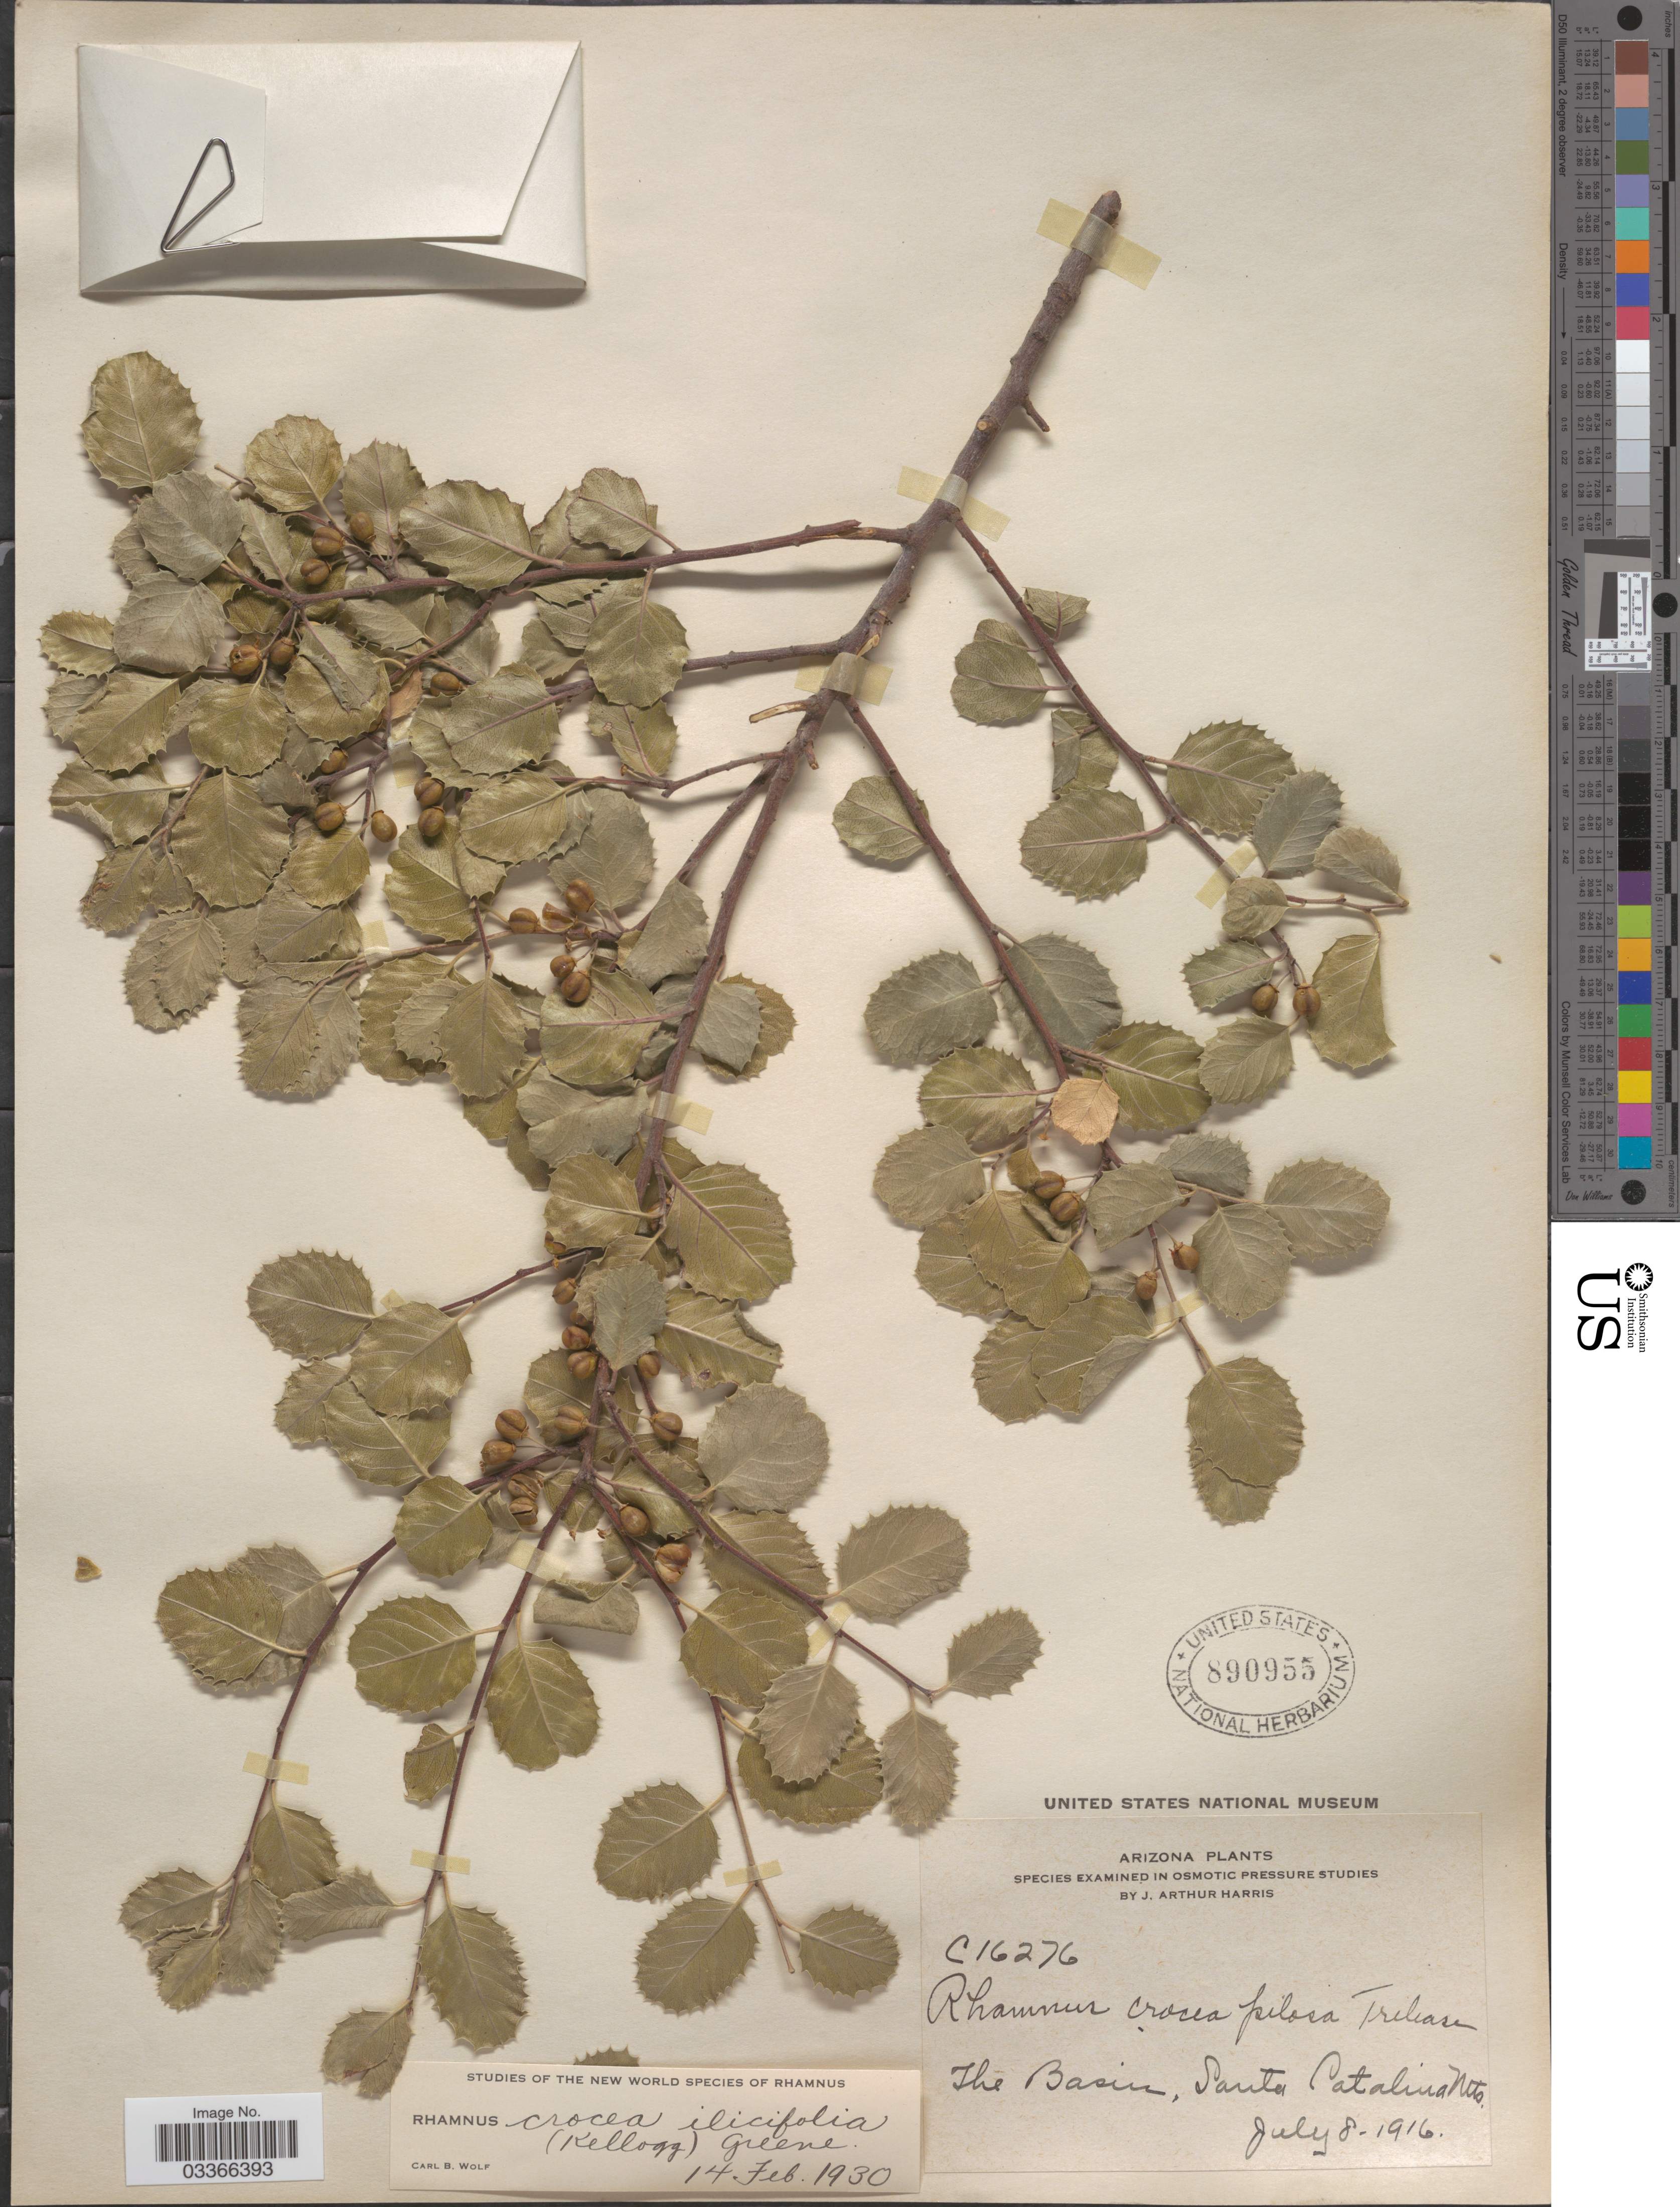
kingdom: Plantae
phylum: Tracheophyta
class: Magnoliopsida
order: Rosales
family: Rhamnaceae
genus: Rhamnus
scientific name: Rhamnus crocea var. ilicifolia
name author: (Kellogg) Greene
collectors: J. A. Harris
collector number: C16276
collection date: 1916-07-08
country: United States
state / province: Arizona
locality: The Basin, Santa Catalina Mts.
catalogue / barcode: US 890955